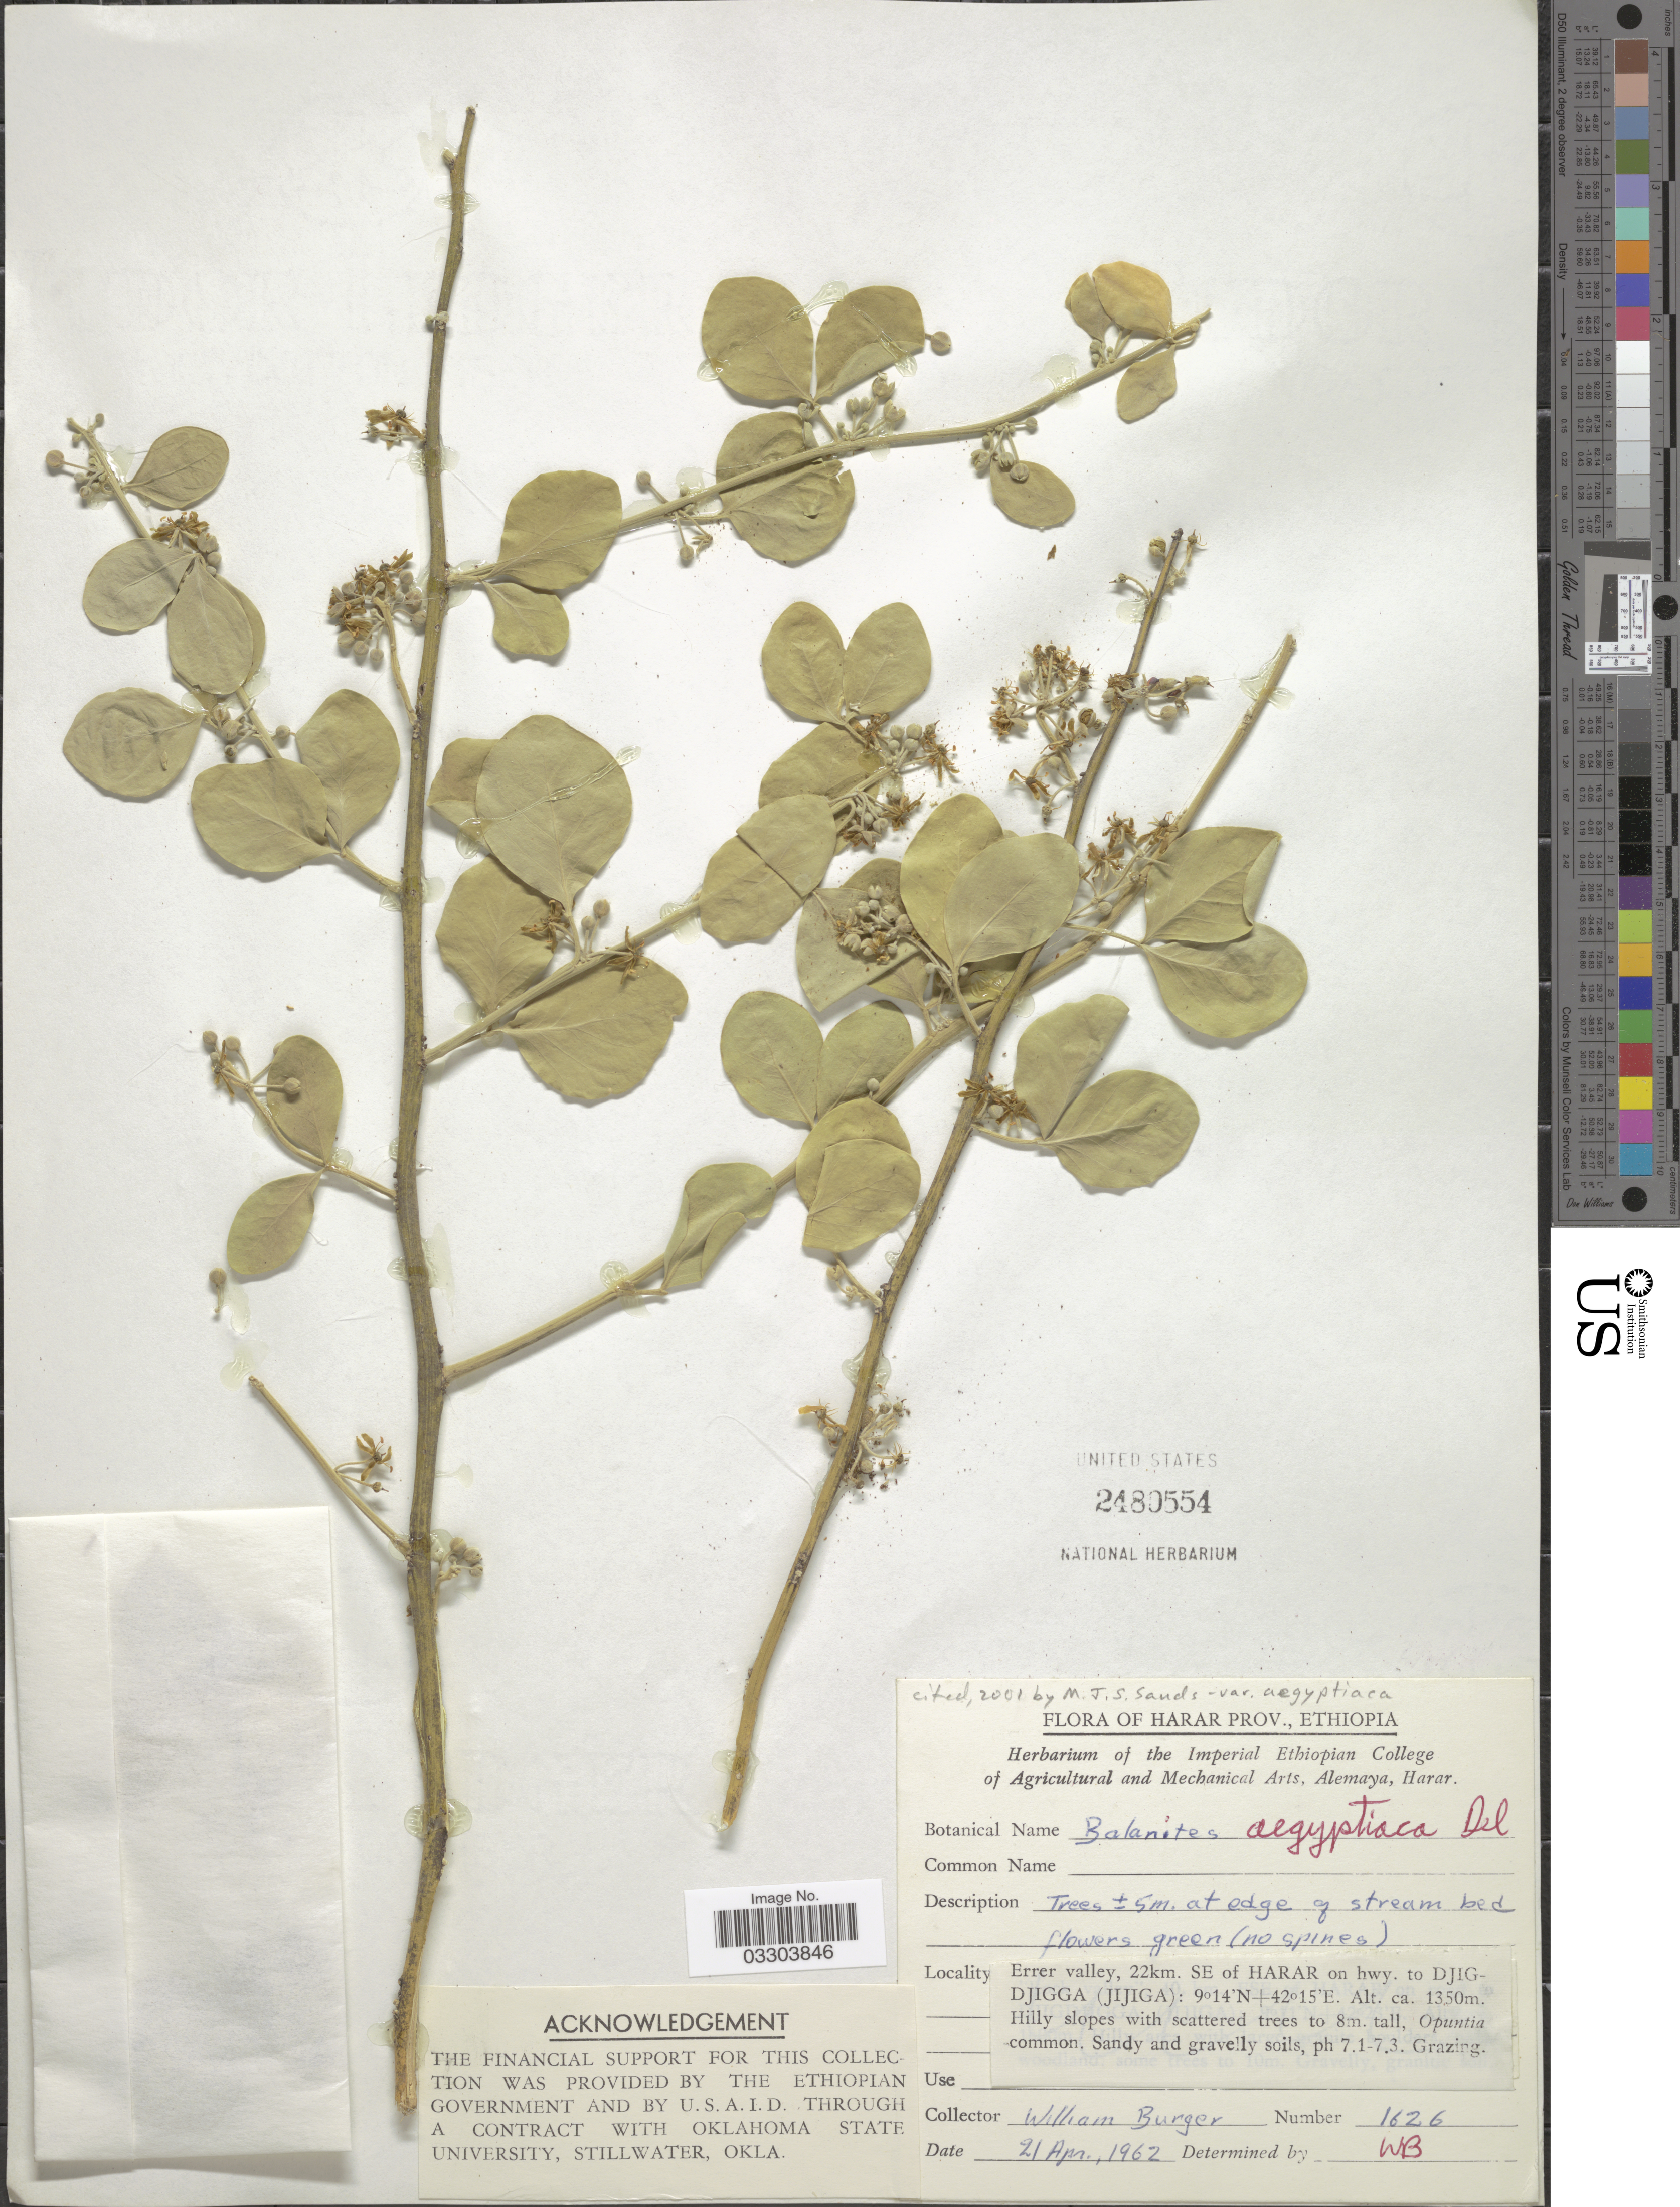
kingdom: Plantae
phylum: Tracheophyta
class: Magnoliopsida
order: Zygophyllales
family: Zygophyllaceae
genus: Balanites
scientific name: Balanites aegyptiaca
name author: (L.) Delile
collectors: W. Burger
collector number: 1626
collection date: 1962-04-21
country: Ethiopia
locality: Harar Prov. Errer valley, 22 km. SE of Harar on hwy. to Djig-Djigga (Jijiga).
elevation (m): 1350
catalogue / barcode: US 2480554